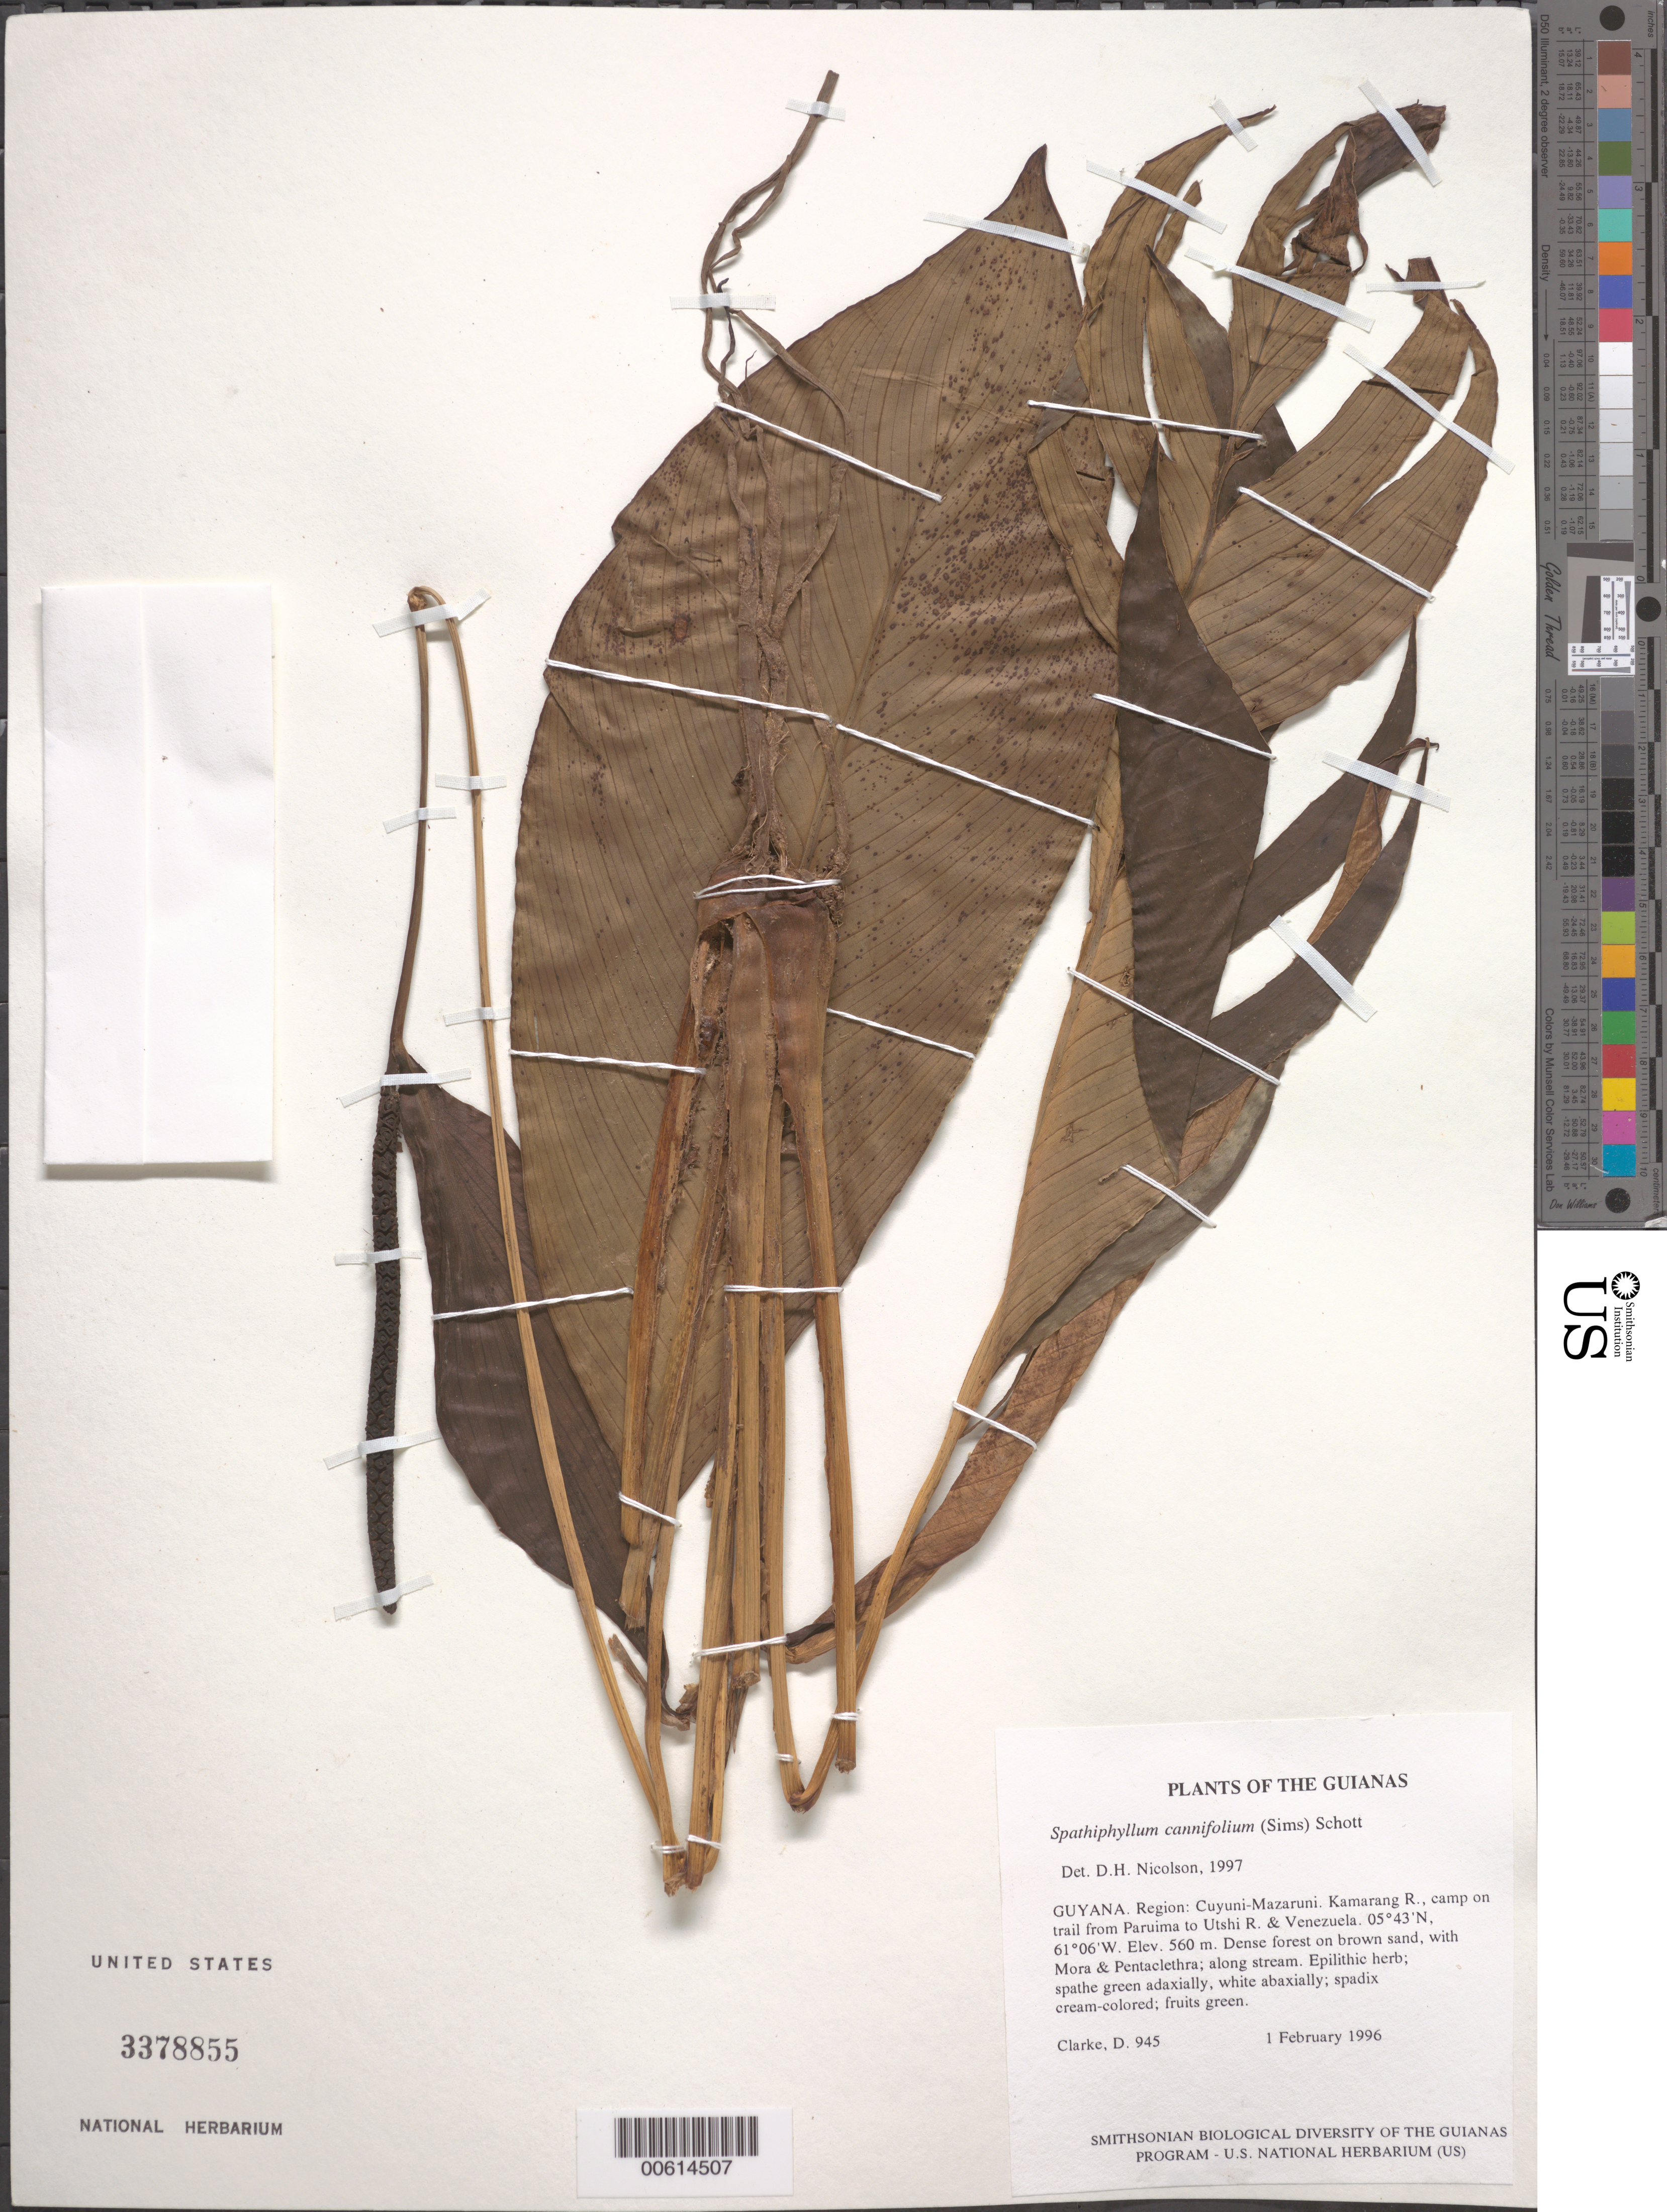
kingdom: Plantae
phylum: Tracheophyta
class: Liliopsida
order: Alismatales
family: Araceae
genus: Spathiphyllum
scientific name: Spathiphyllum cannifolium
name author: (Dryand. ex Sims) Schott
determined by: Nicolson, Dan H.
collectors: H. D. Clarke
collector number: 945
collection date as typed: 1 February 1996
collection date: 1996-02-01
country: Guyana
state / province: Cuyuni-Mazaruni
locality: Kamarang R., camp on trail from Paruima to Utshi R. & Venezuela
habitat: Dense forest on brown sand, with Mora & Pentaclethra; along stream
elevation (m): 560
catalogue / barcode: US 3378855